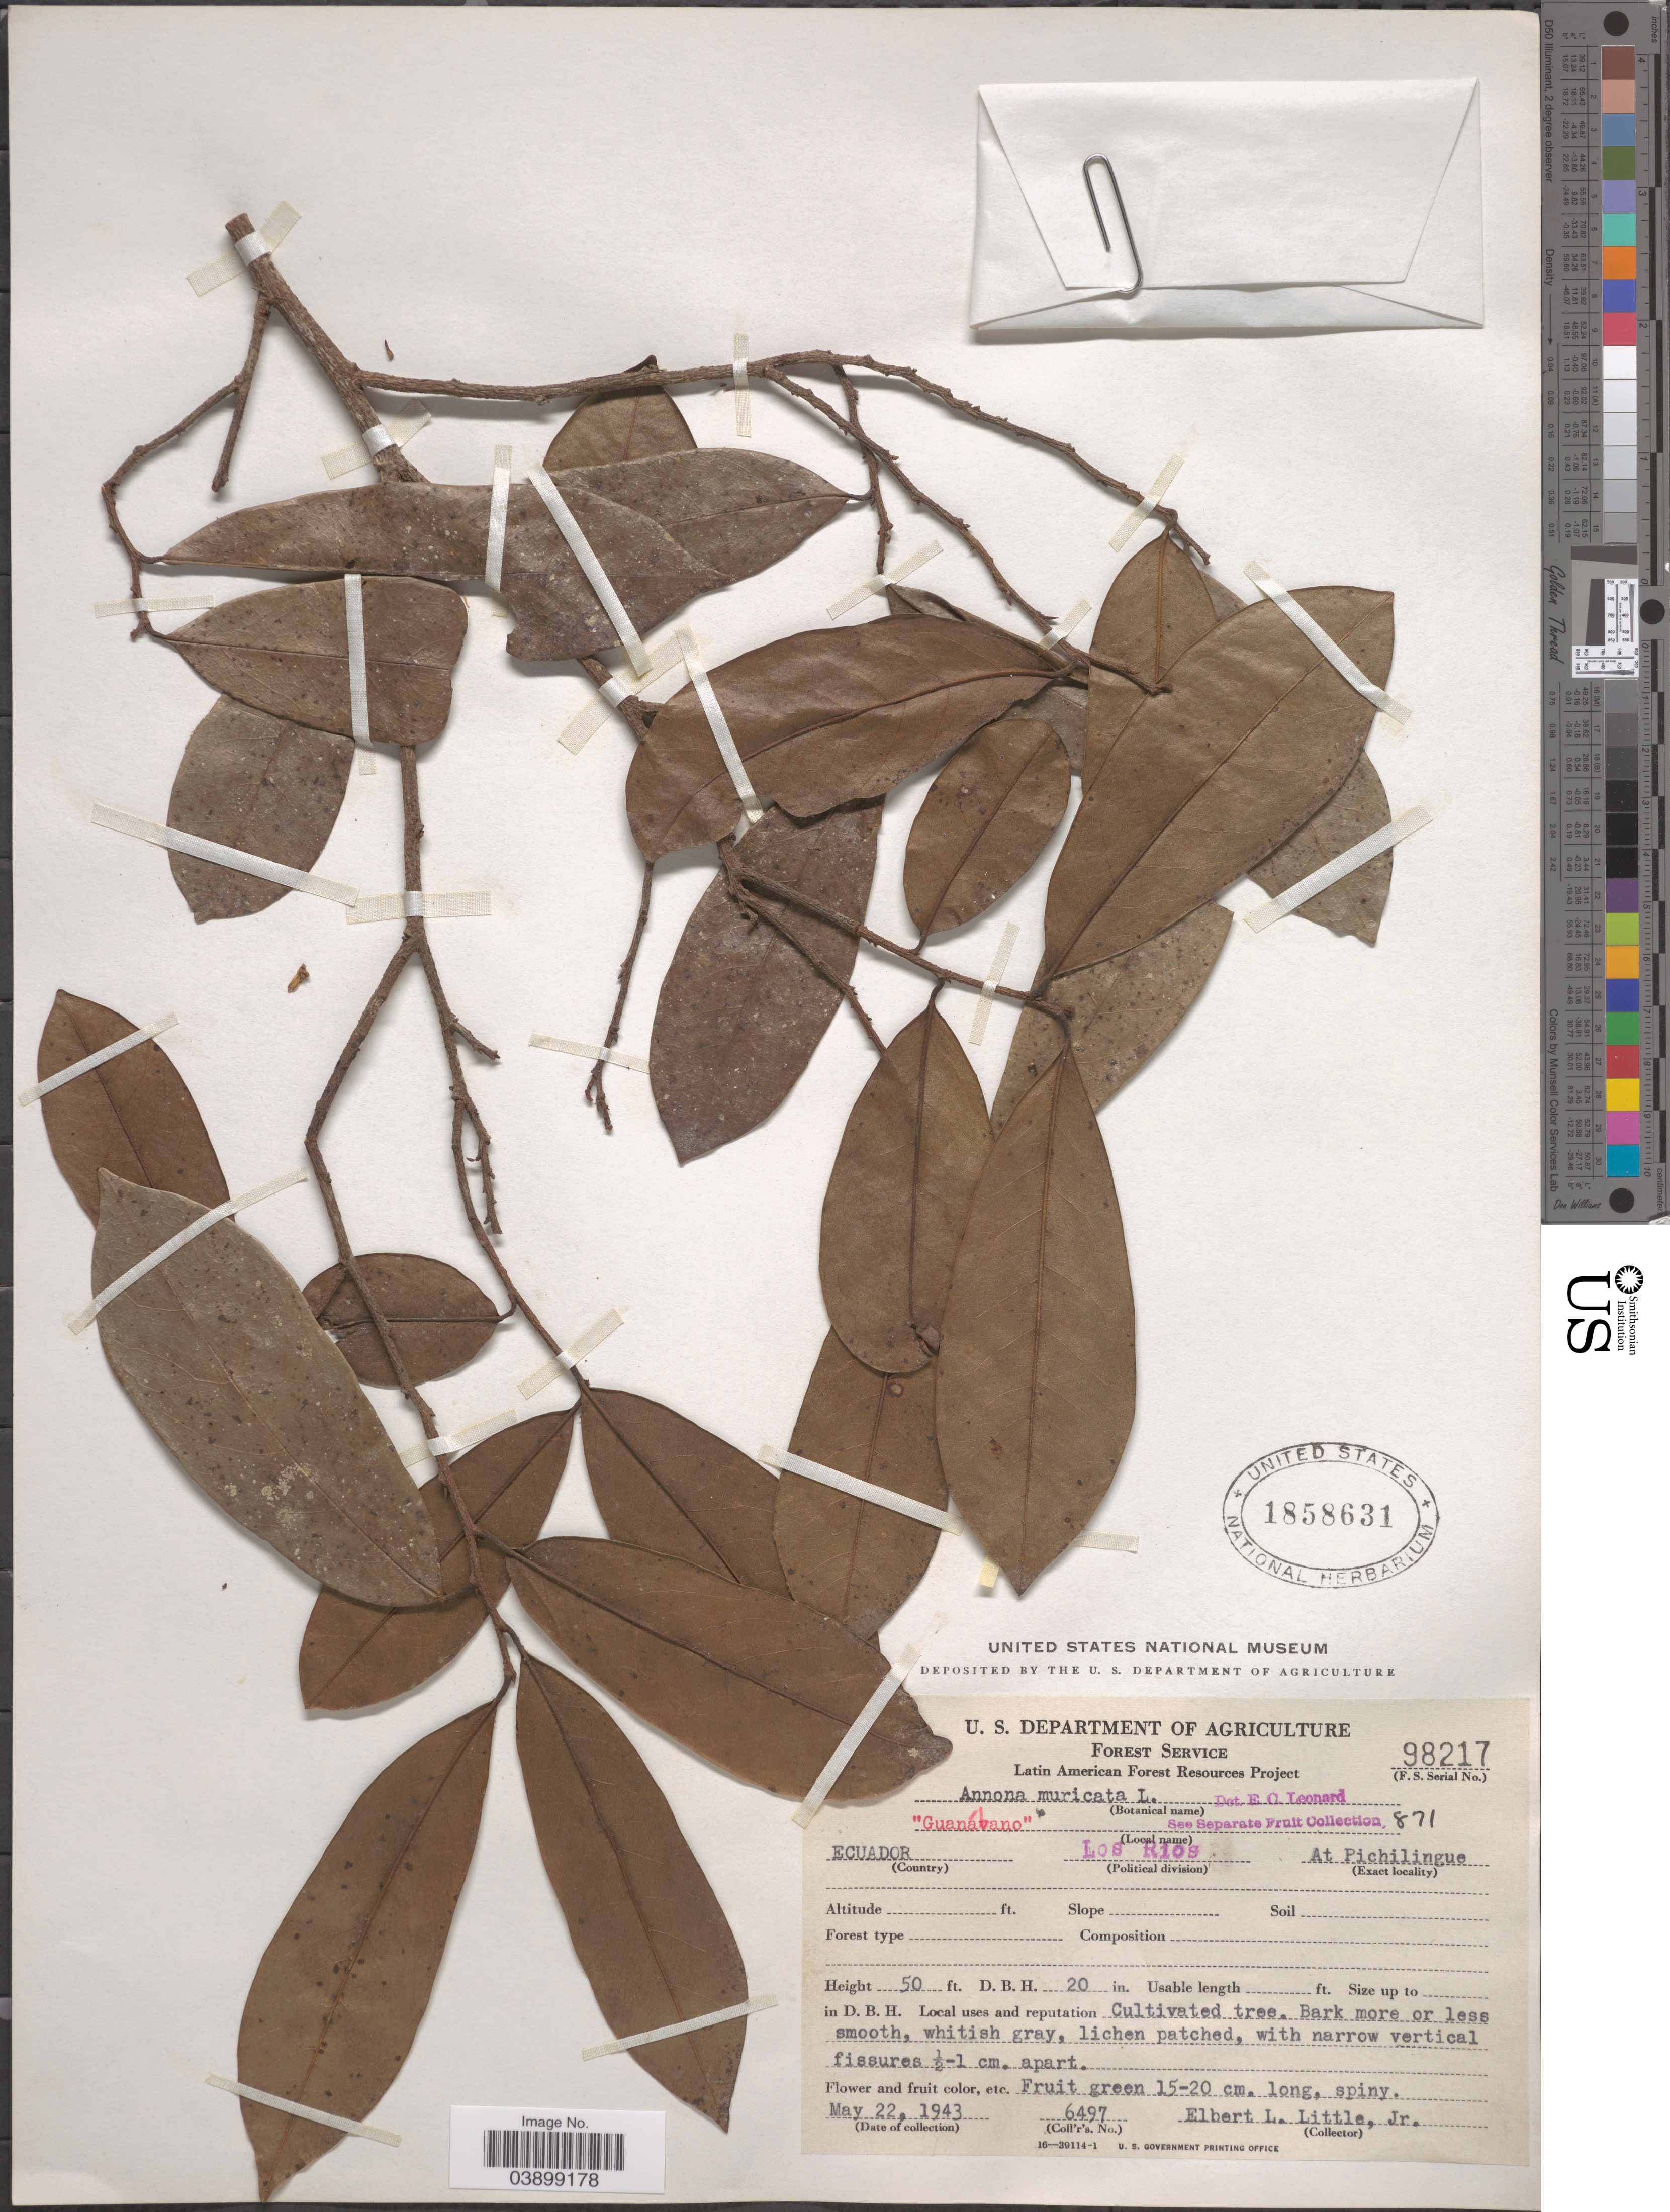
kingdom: Plantae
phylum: Tracheophyta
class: Magnoliopsida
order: Magnoliales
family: Annonaceae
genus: Annona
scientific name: Annona muricata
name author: L.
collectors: E. L. Little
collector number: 6497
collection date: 1943-05-22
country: Ecuador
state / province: Los Ríos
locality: At Pichilingue.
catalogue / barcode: US 1858631